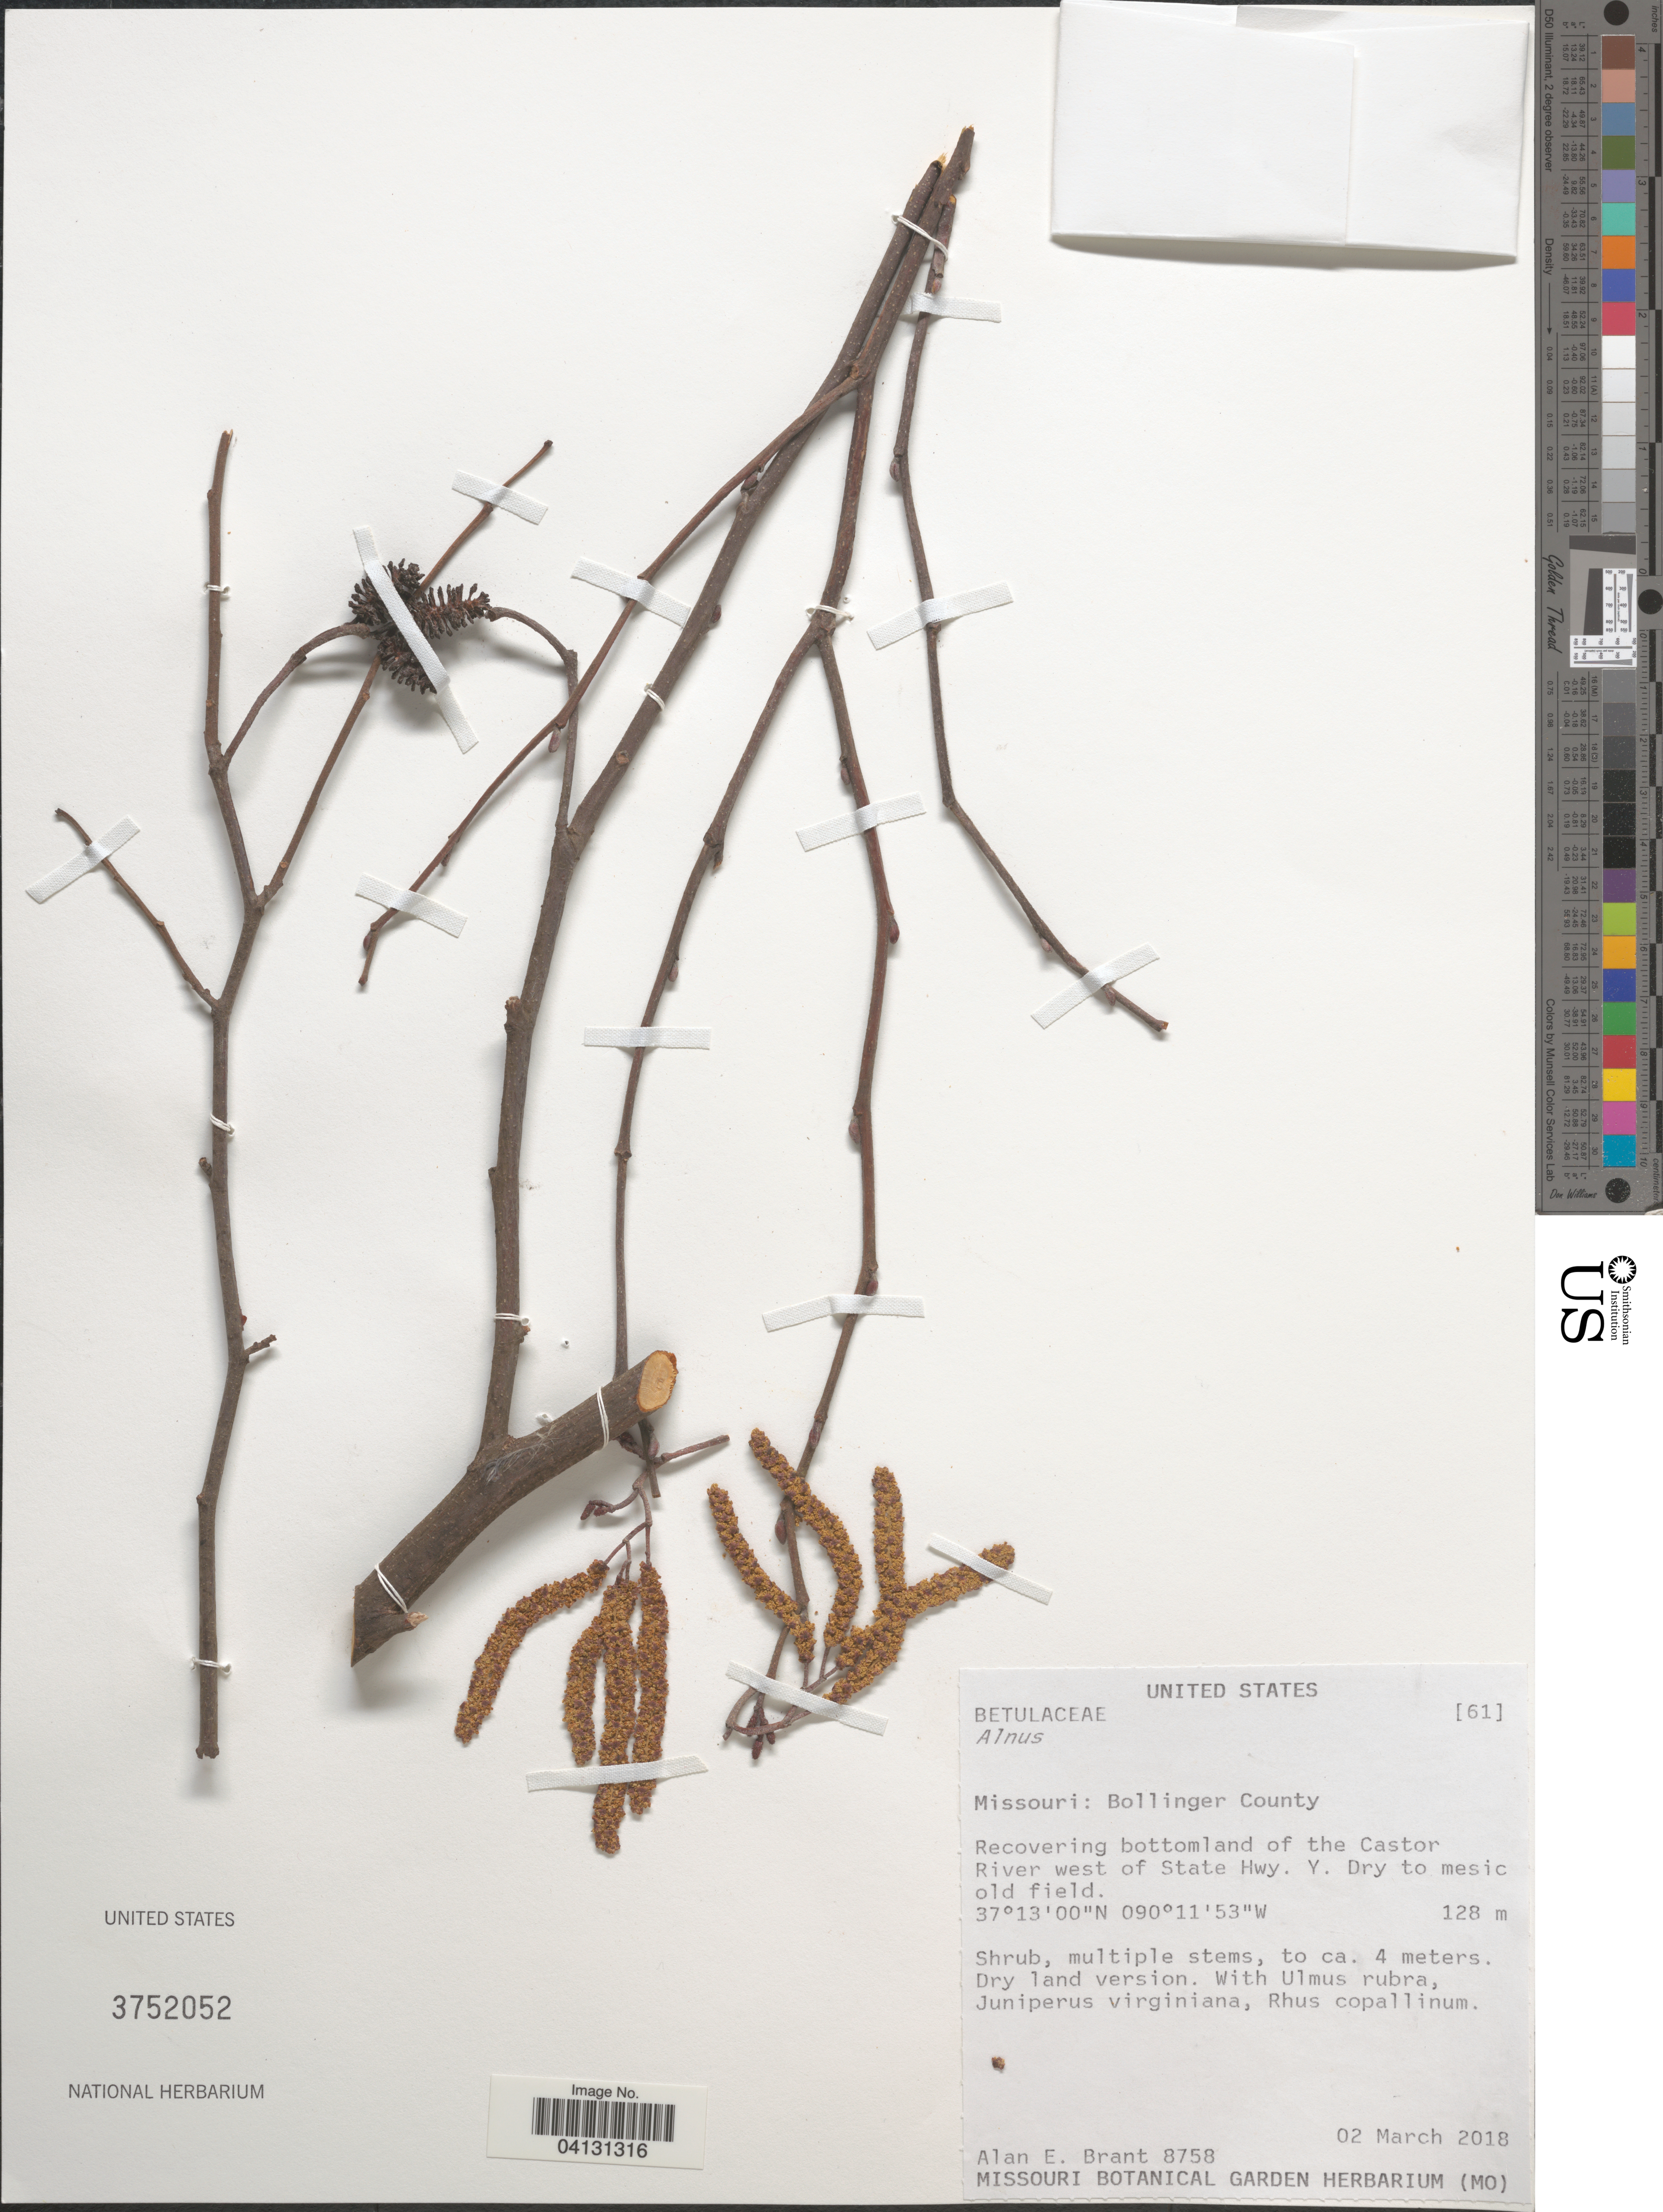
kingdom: Plantae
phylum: Tracheophyta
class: Magnoliopsida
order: Fagales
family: Betulaceae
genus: Alnus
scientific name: Alnus sp.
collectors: A. Brant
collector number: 8758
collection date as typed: Transcribed d/m/y: 2/3/2018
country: United States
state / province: Missouri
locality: Bollinger County. Recovering bottomland of the Castor River west of State Hwy. Y.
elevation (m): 128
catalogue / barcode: US 3752052